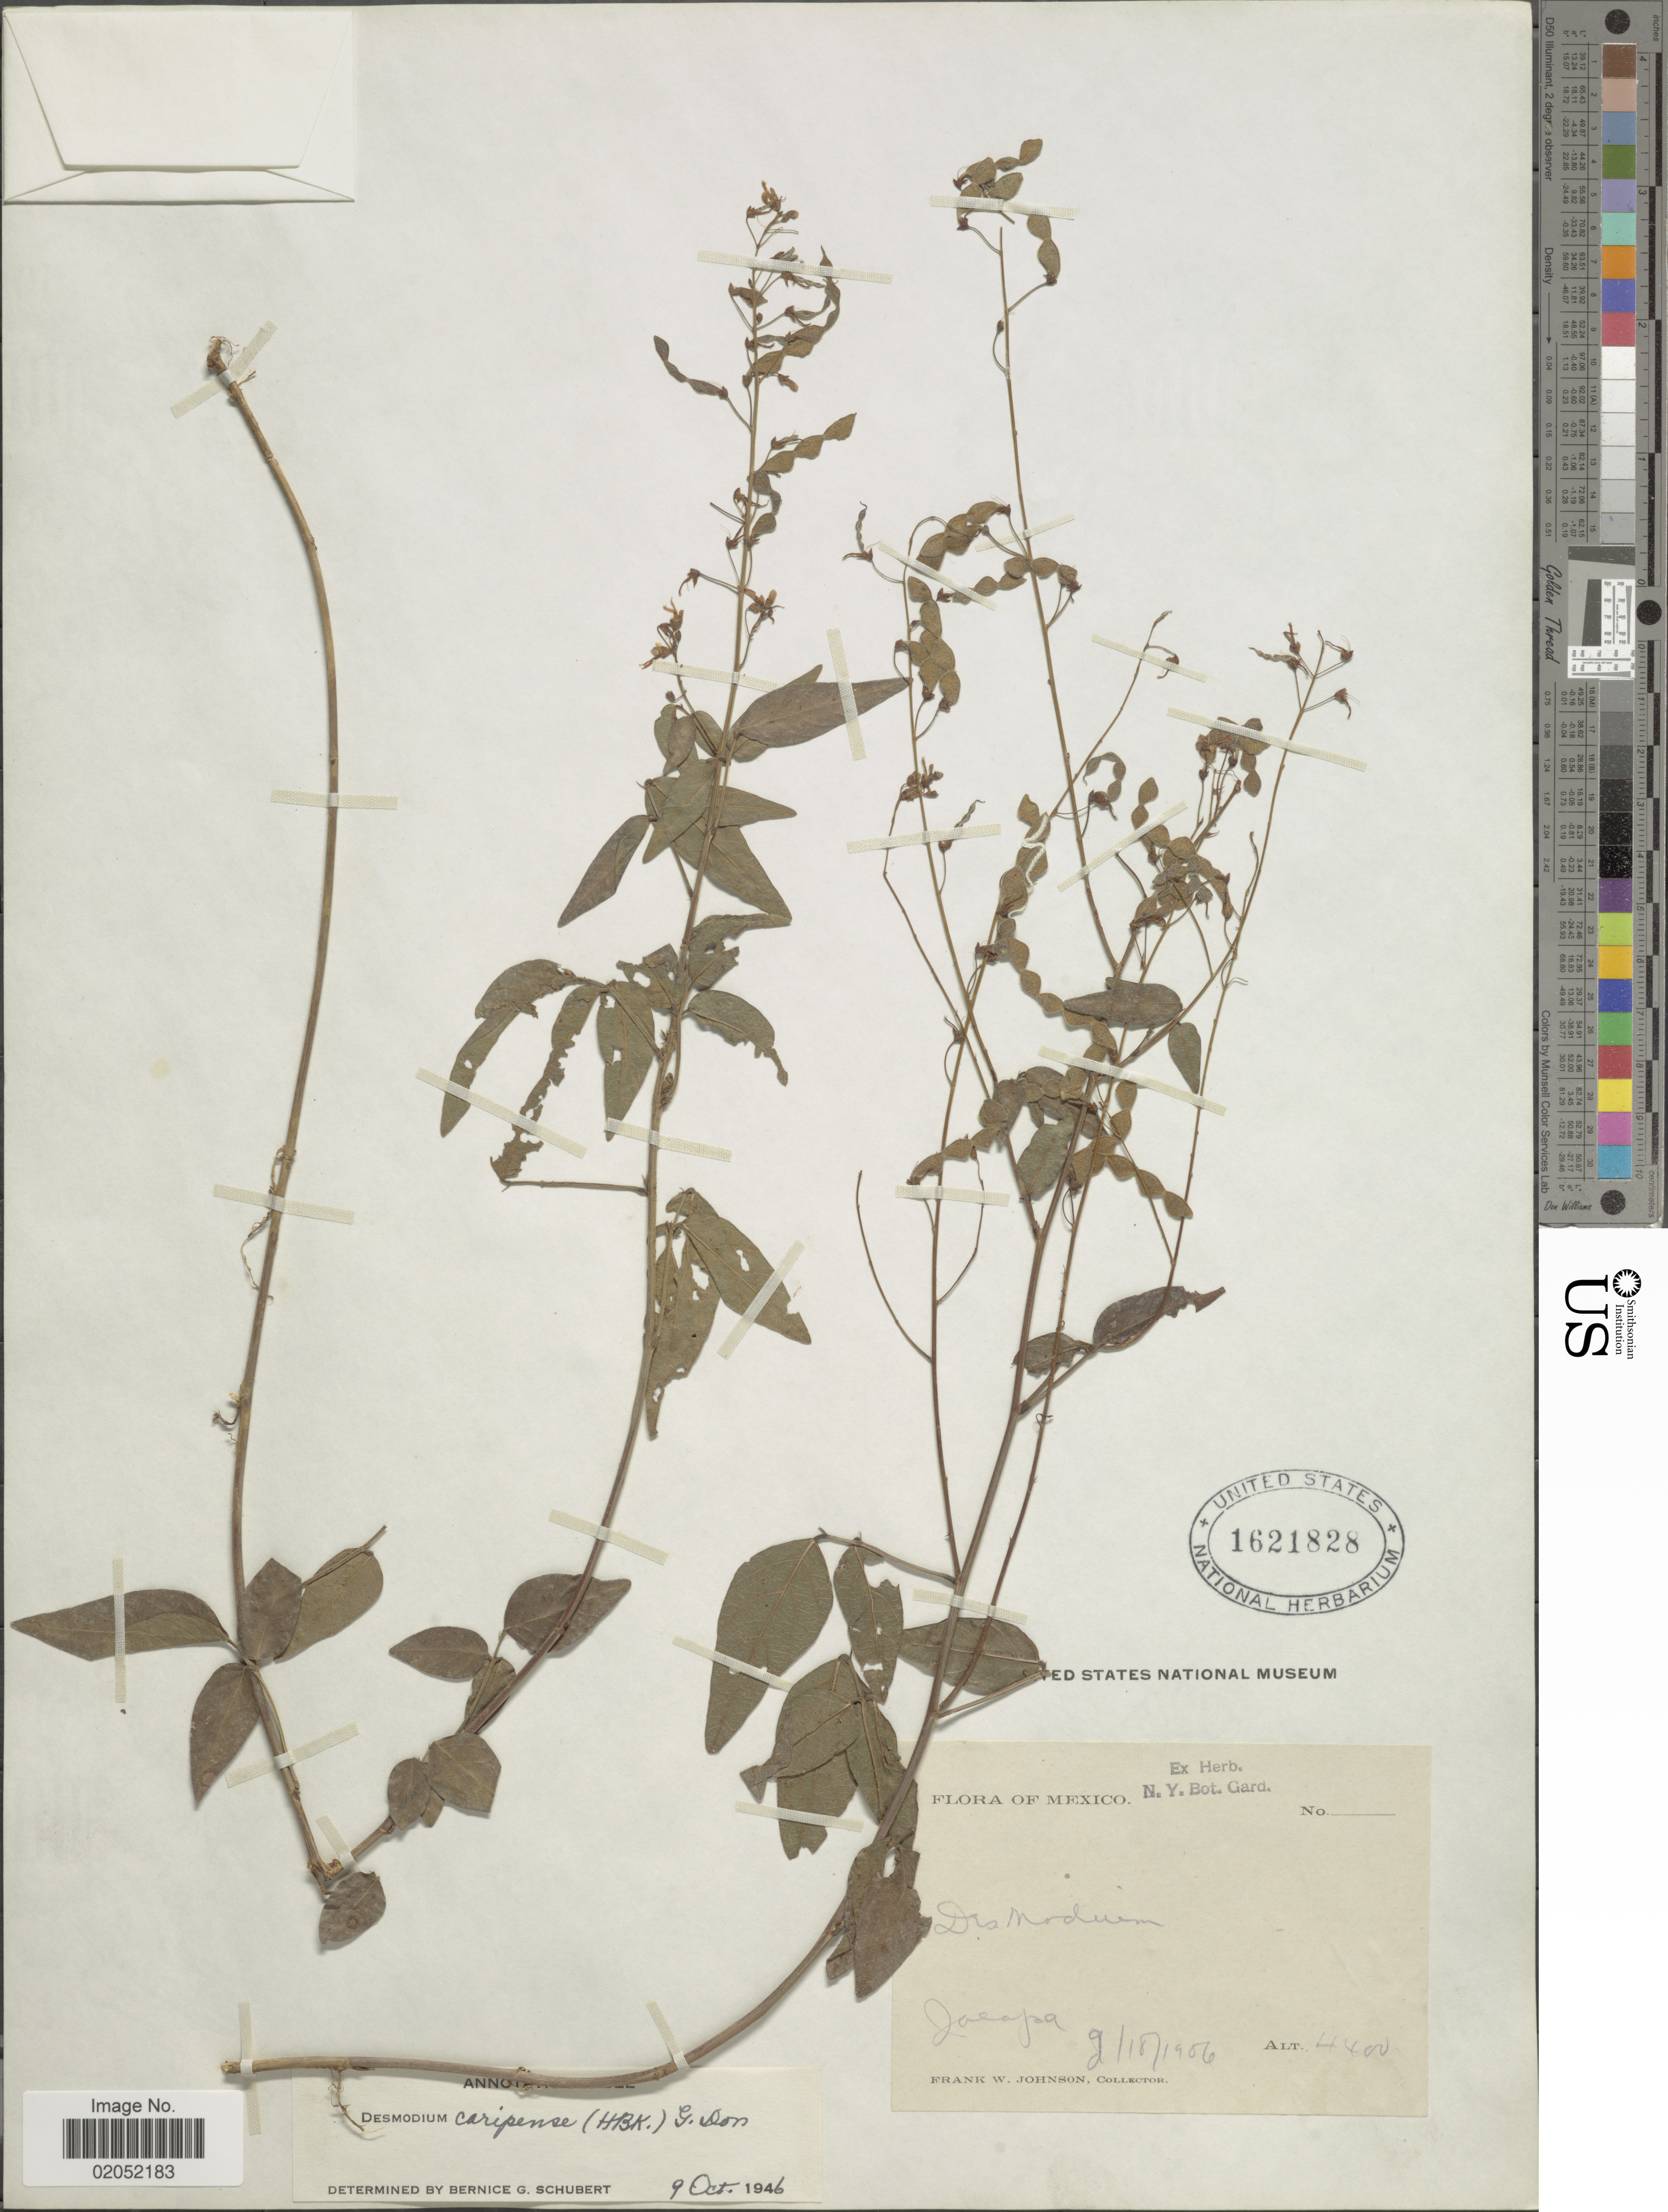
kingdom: Plantae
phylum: Tracheophyta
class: Magnoliopsida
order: Fabales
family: Fabaceae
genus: Desmodium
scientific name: Desmodium caripense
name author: (Kunth) G. Don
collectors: F. W. Johnson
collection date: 1906-09-18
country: Mexico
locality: Jacapa.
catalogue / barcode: US 1621828